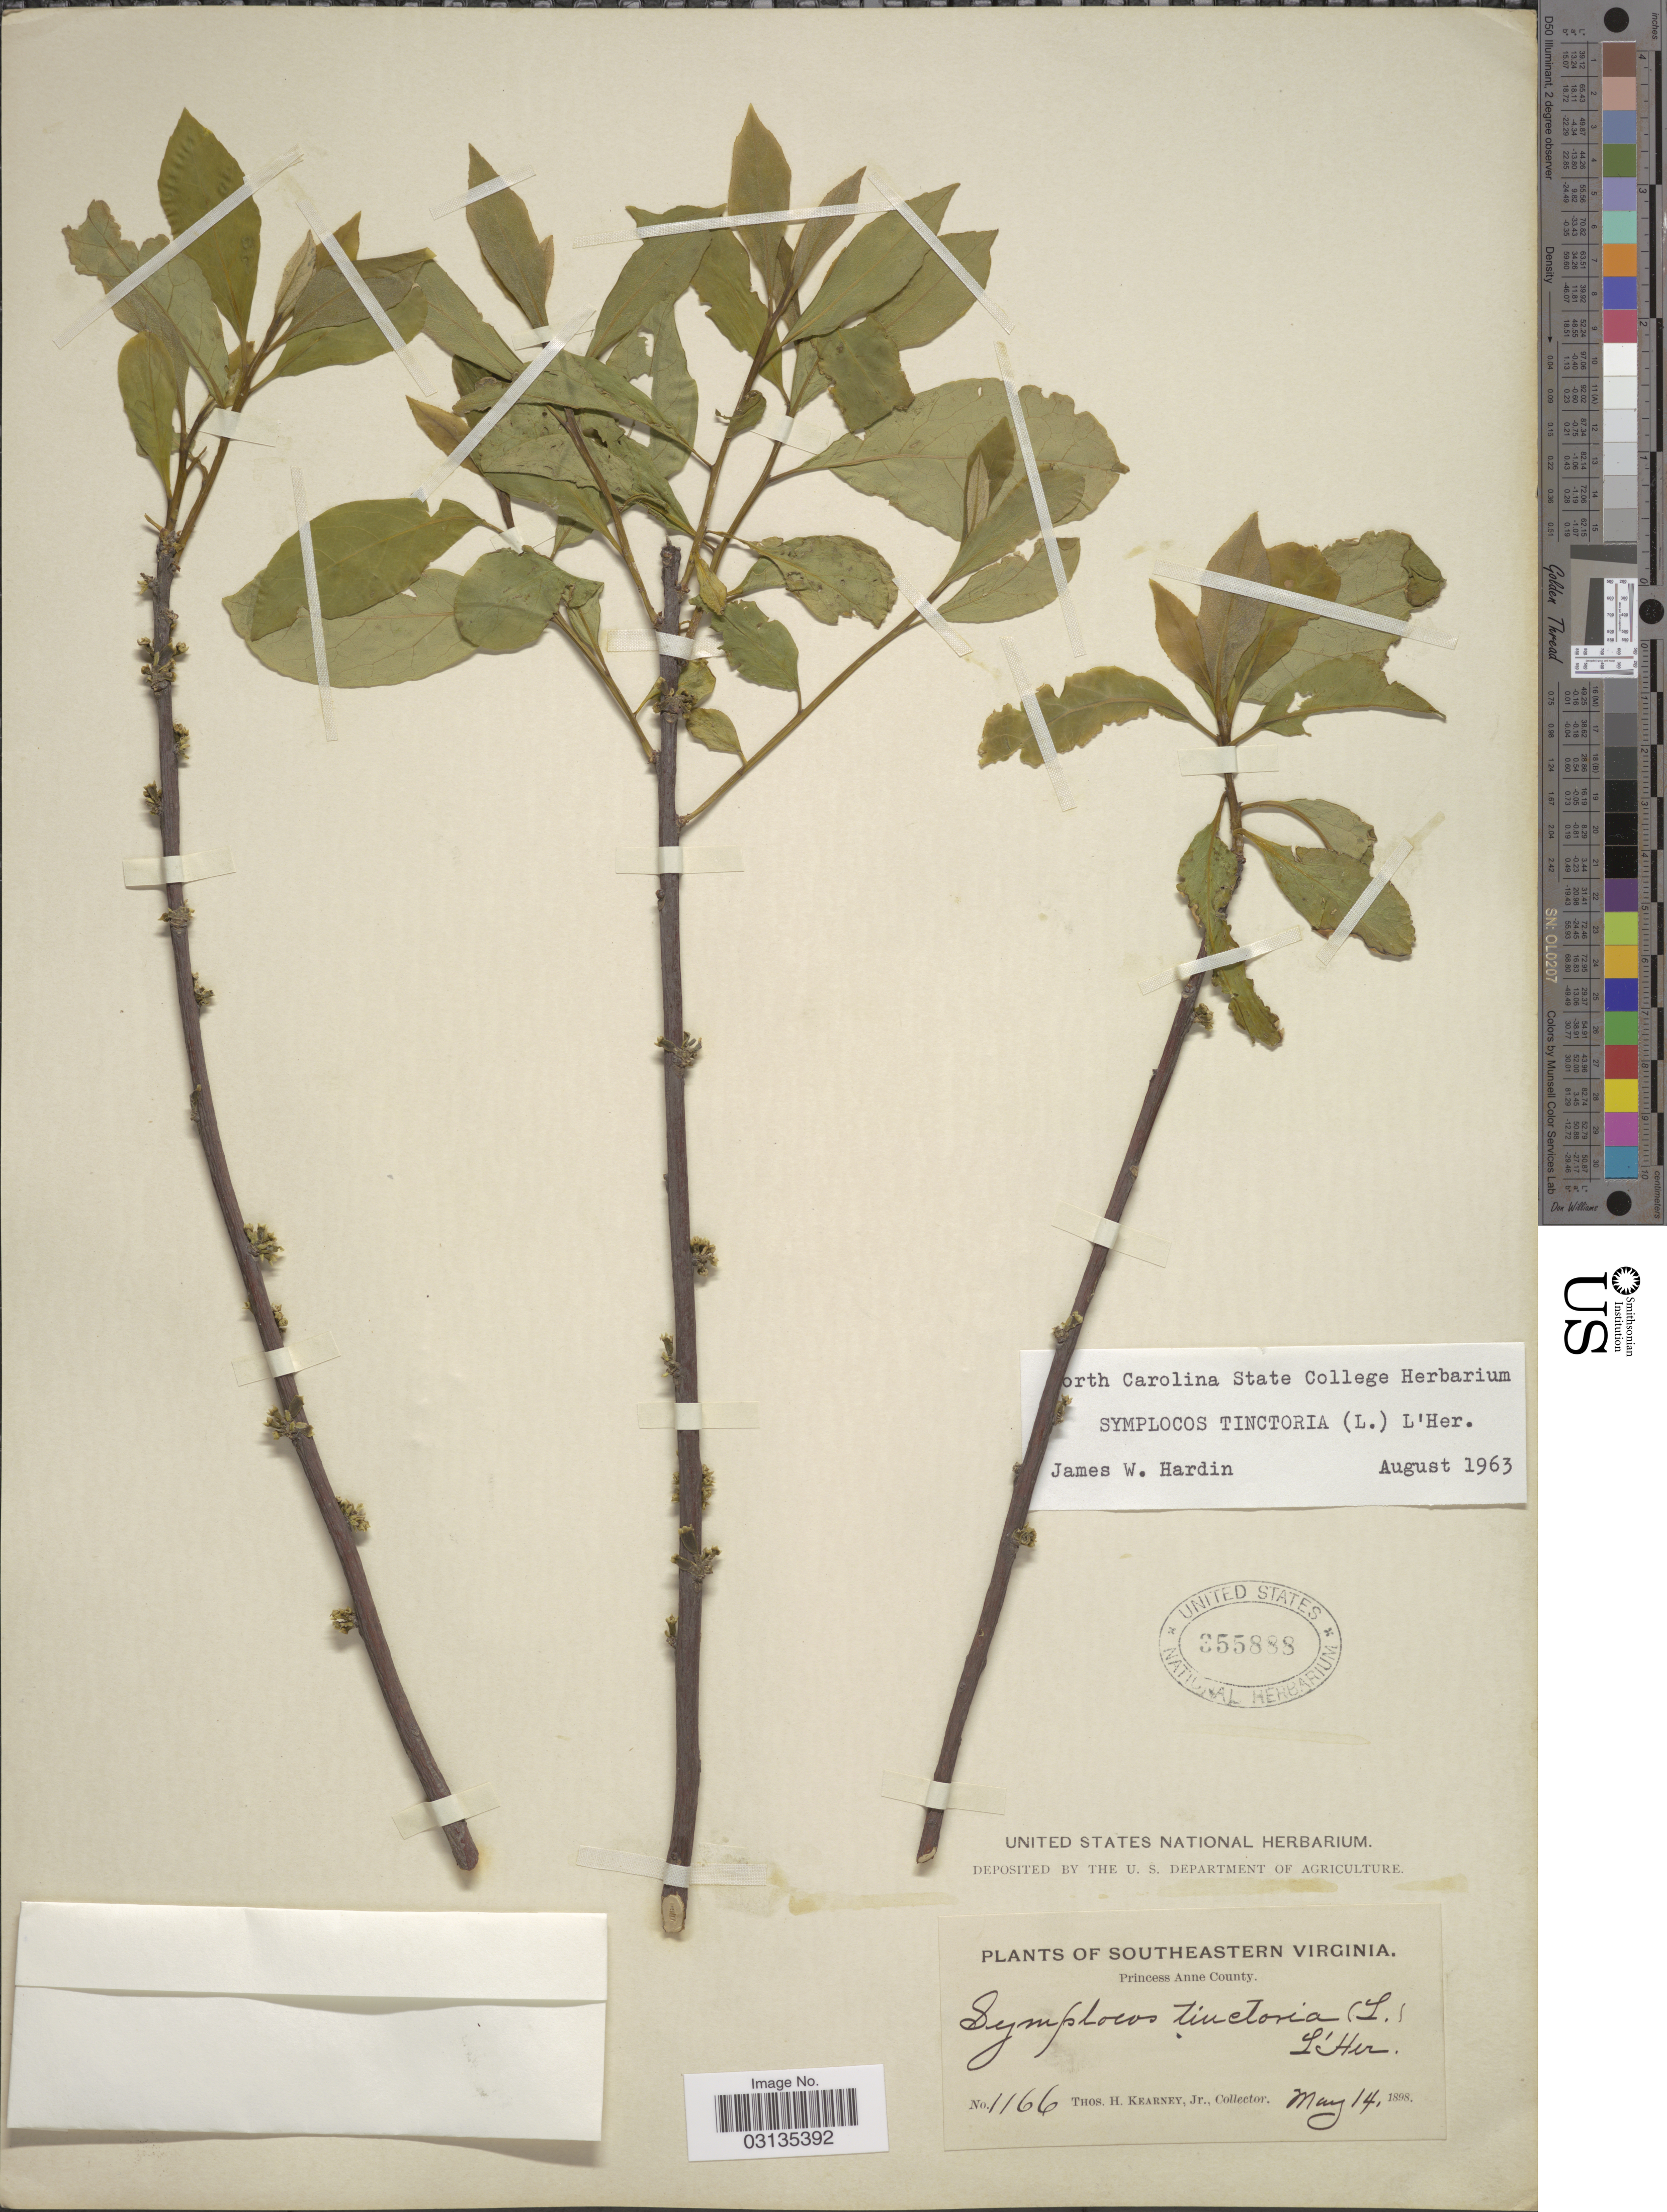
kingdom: Plantae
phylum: Tracheophyta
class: Magnoliopsida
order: Ericales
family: Symplocaceae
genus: Symplocos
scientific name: Symplocos tinctoria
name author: (L.) L'Hér.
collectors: T. H. Kearney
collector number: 1166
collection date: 1898-05-14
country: United States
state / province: Virginia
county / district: City of Virginia Beach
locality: Southeastern Virginia. Princess Anne County.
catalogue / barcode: US 355888